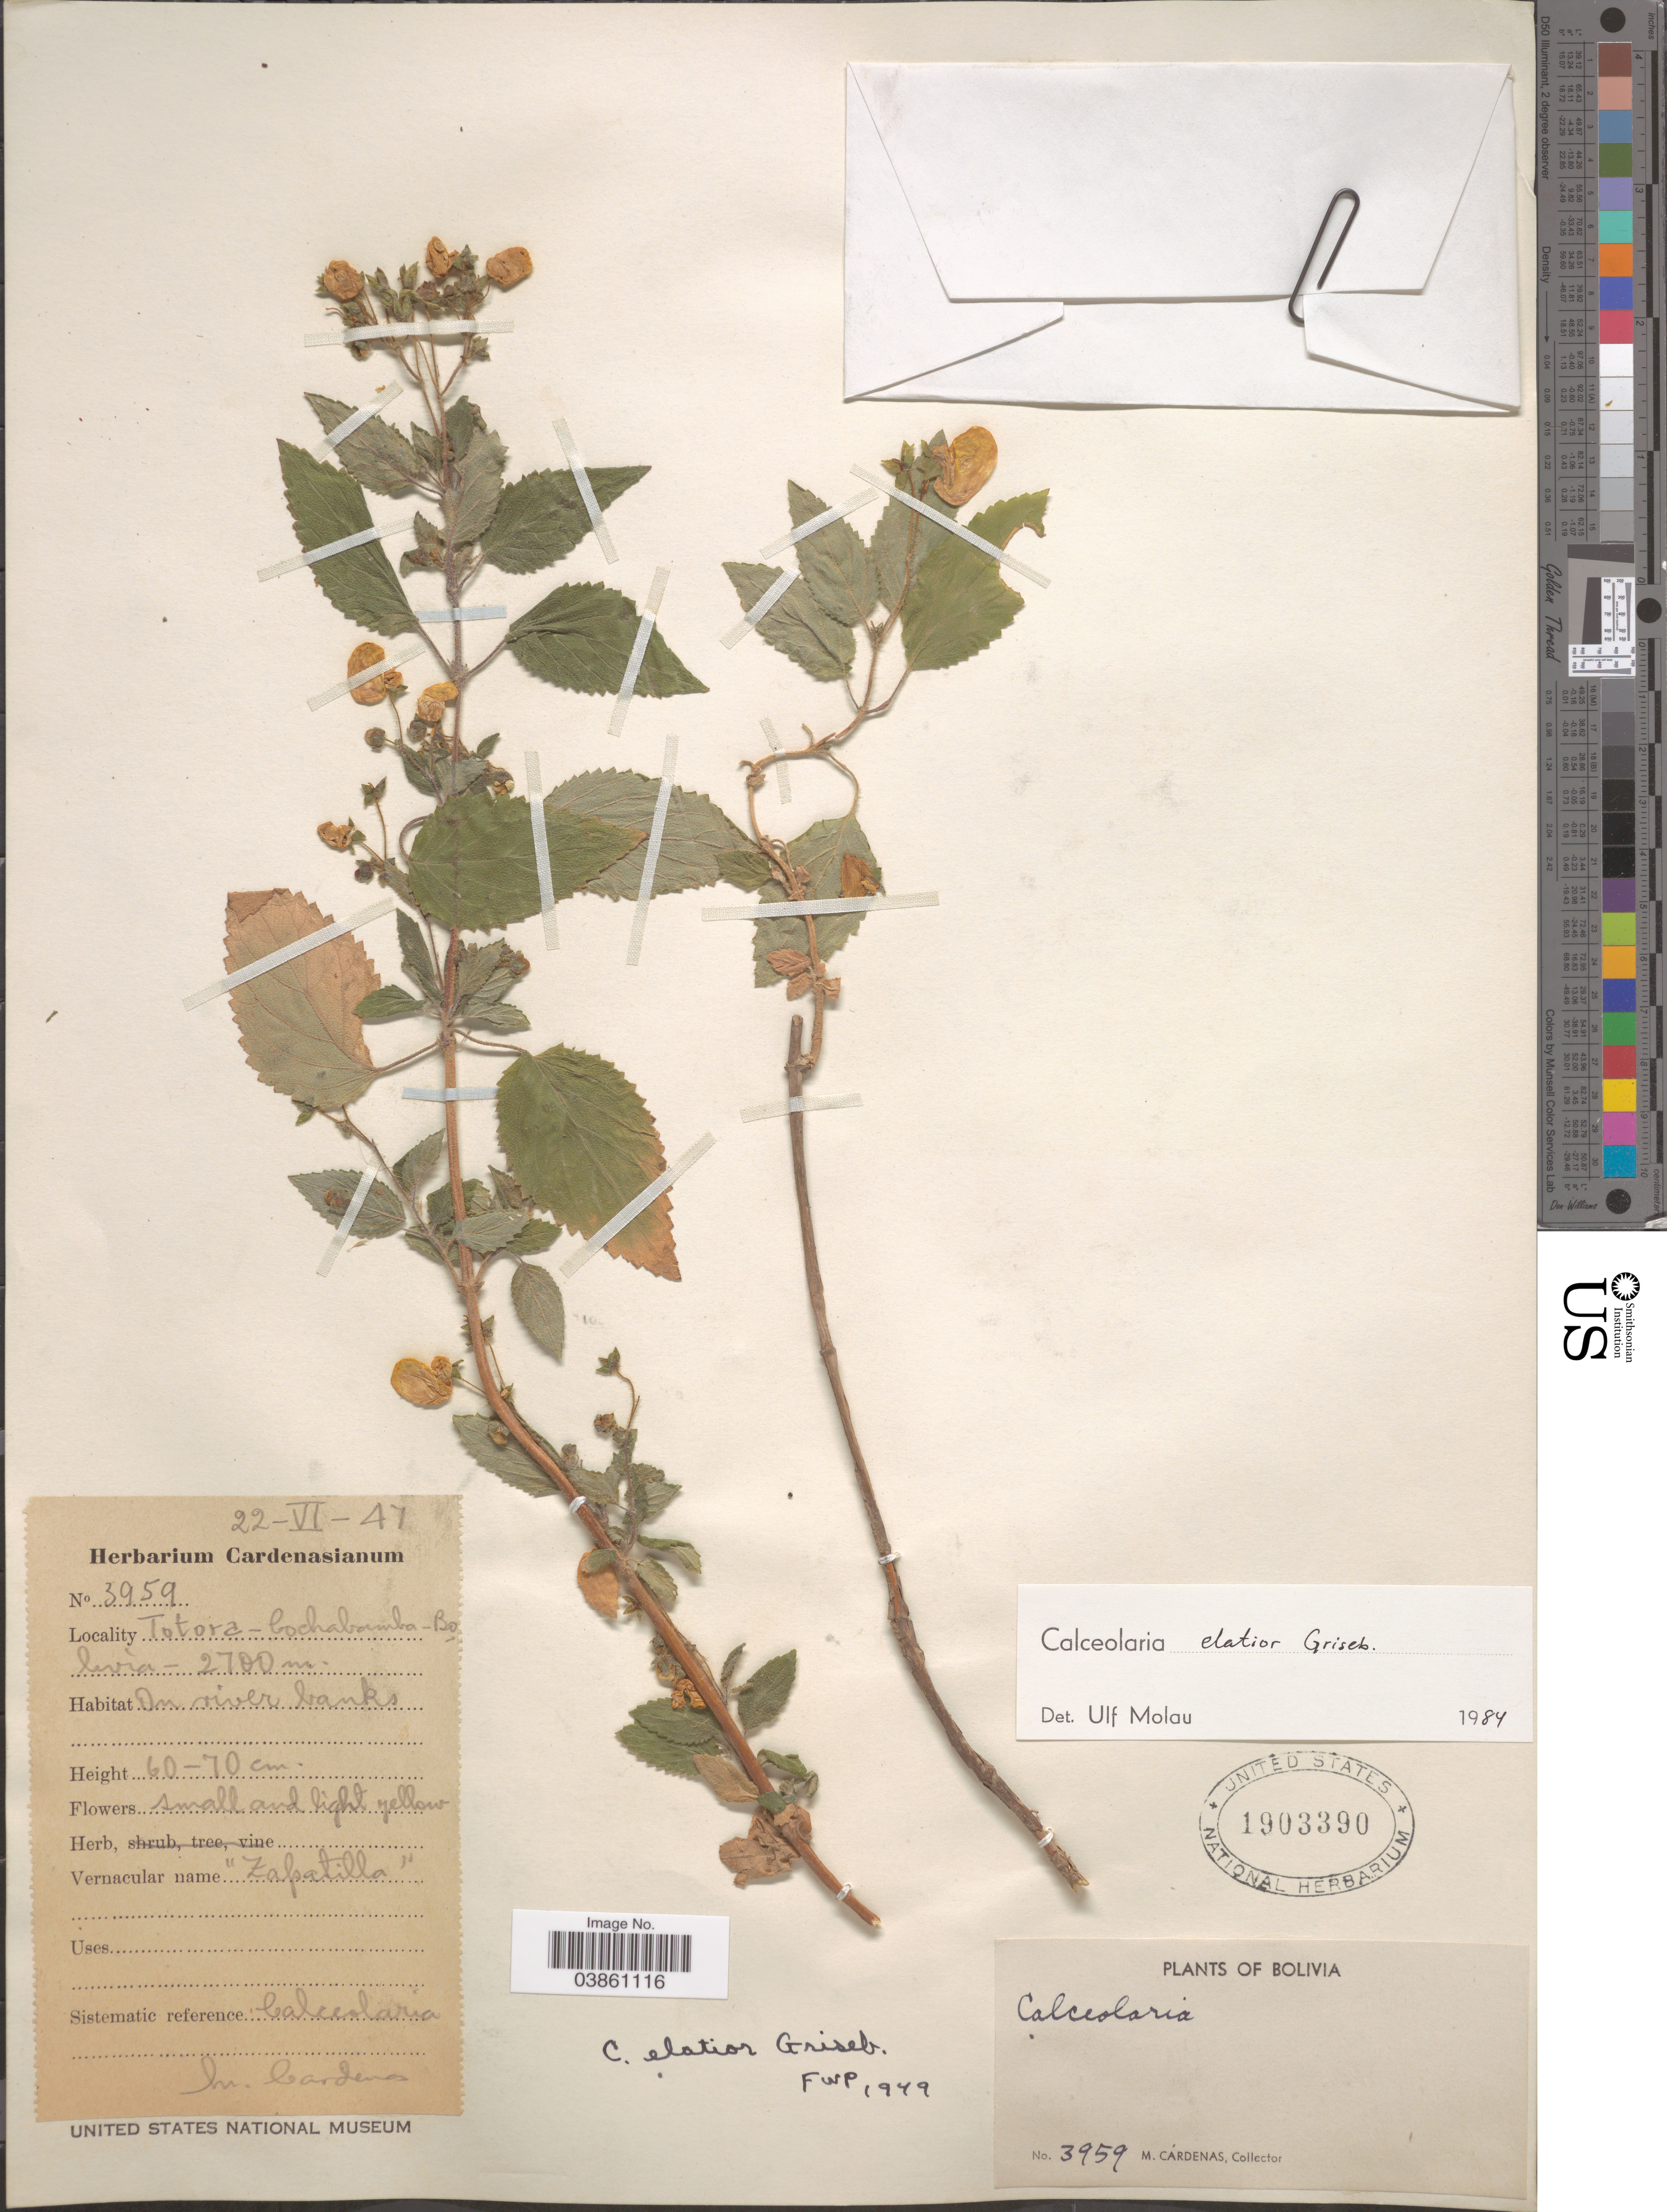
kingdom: Plantae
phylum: Tracheophyta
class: Magnoliopsida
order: Lamiales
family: Calceolariaceae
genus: Calceolaria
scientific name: Calceolaria elatior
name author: Griseb.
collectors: M. Cárdenas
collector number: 3959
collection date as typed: Transcribed d/m/y: 22/6/47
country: Bolivia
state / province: Cochabamba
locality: Totora.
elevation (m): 2700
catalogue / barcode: US 1903390